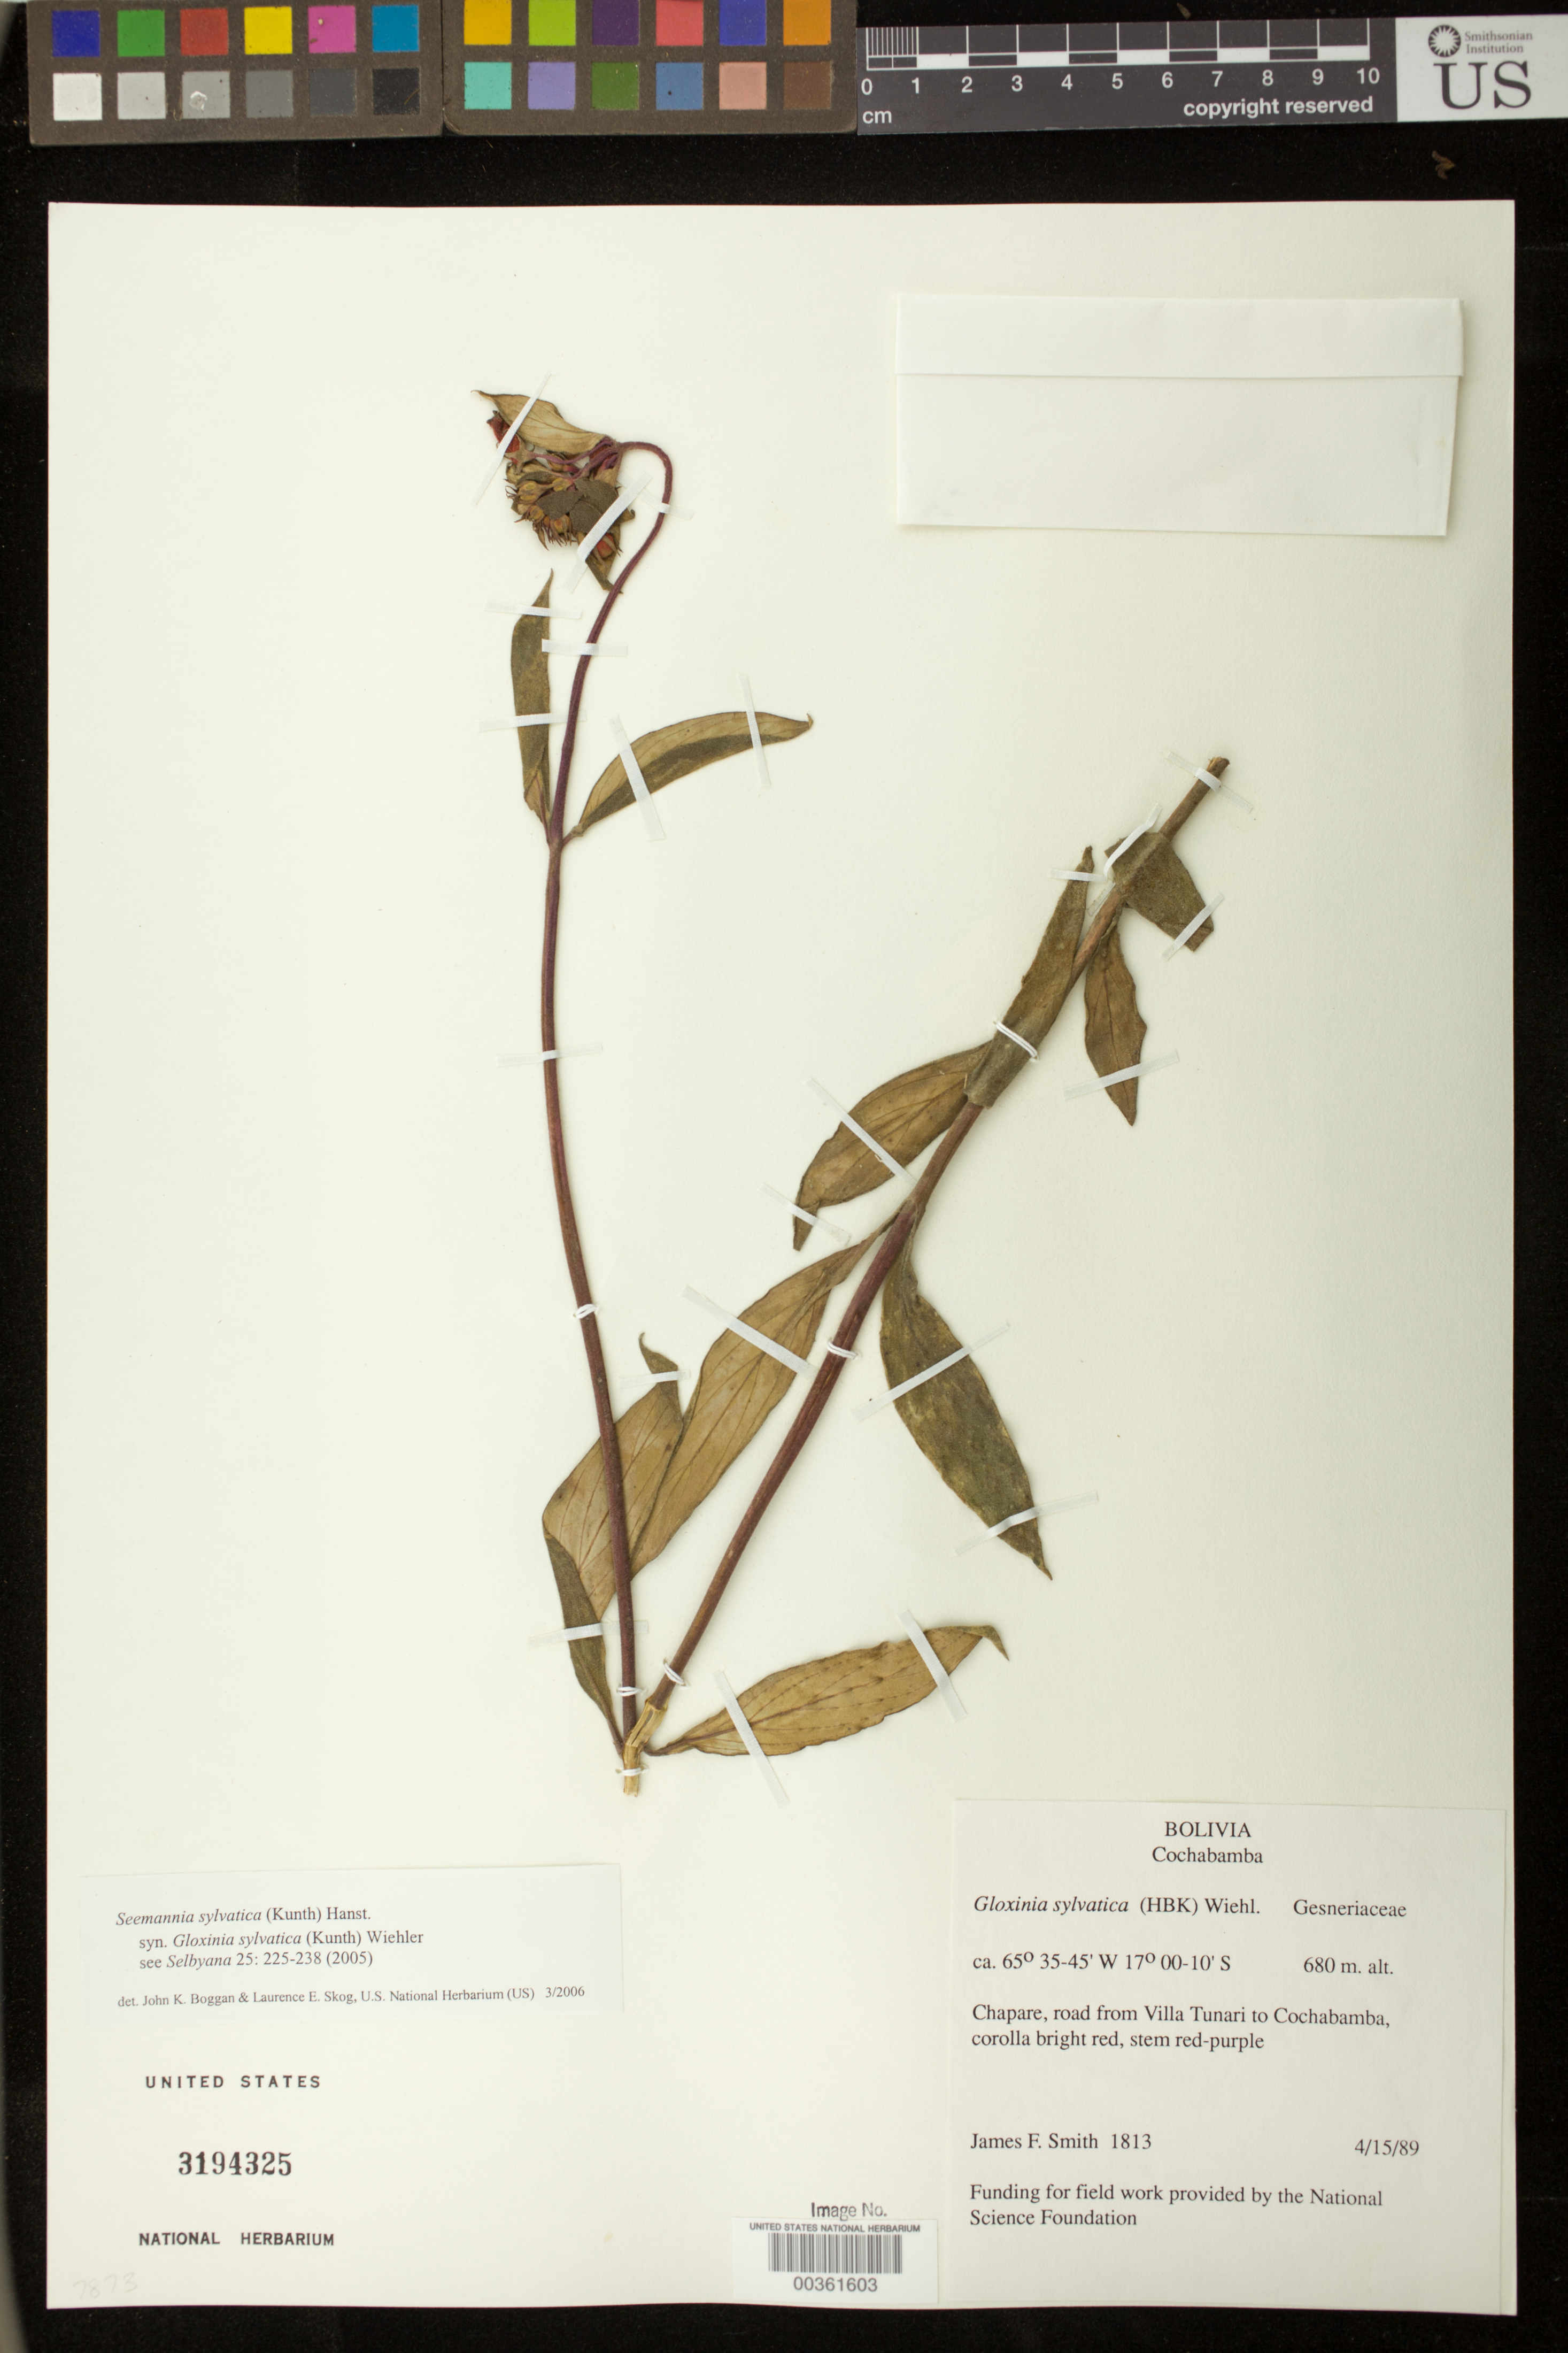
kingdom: Plantae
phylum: Tracheophyta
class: Magnoliopsida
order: Lamiales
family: Gesneriaceae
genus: Seemannia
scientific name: Seemannia sylvatica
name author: (Kunth) Hanst.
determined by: Boggan, J. K.; Skog, L. E.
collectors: J. Smith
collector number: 1813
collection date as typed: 15 Apr 1989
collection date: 1989-04-15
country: Bolivia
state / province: Cochabamba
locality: Chapare, road from Villa Tunari to Cochabamba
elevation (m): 680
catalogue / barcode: US 3194325